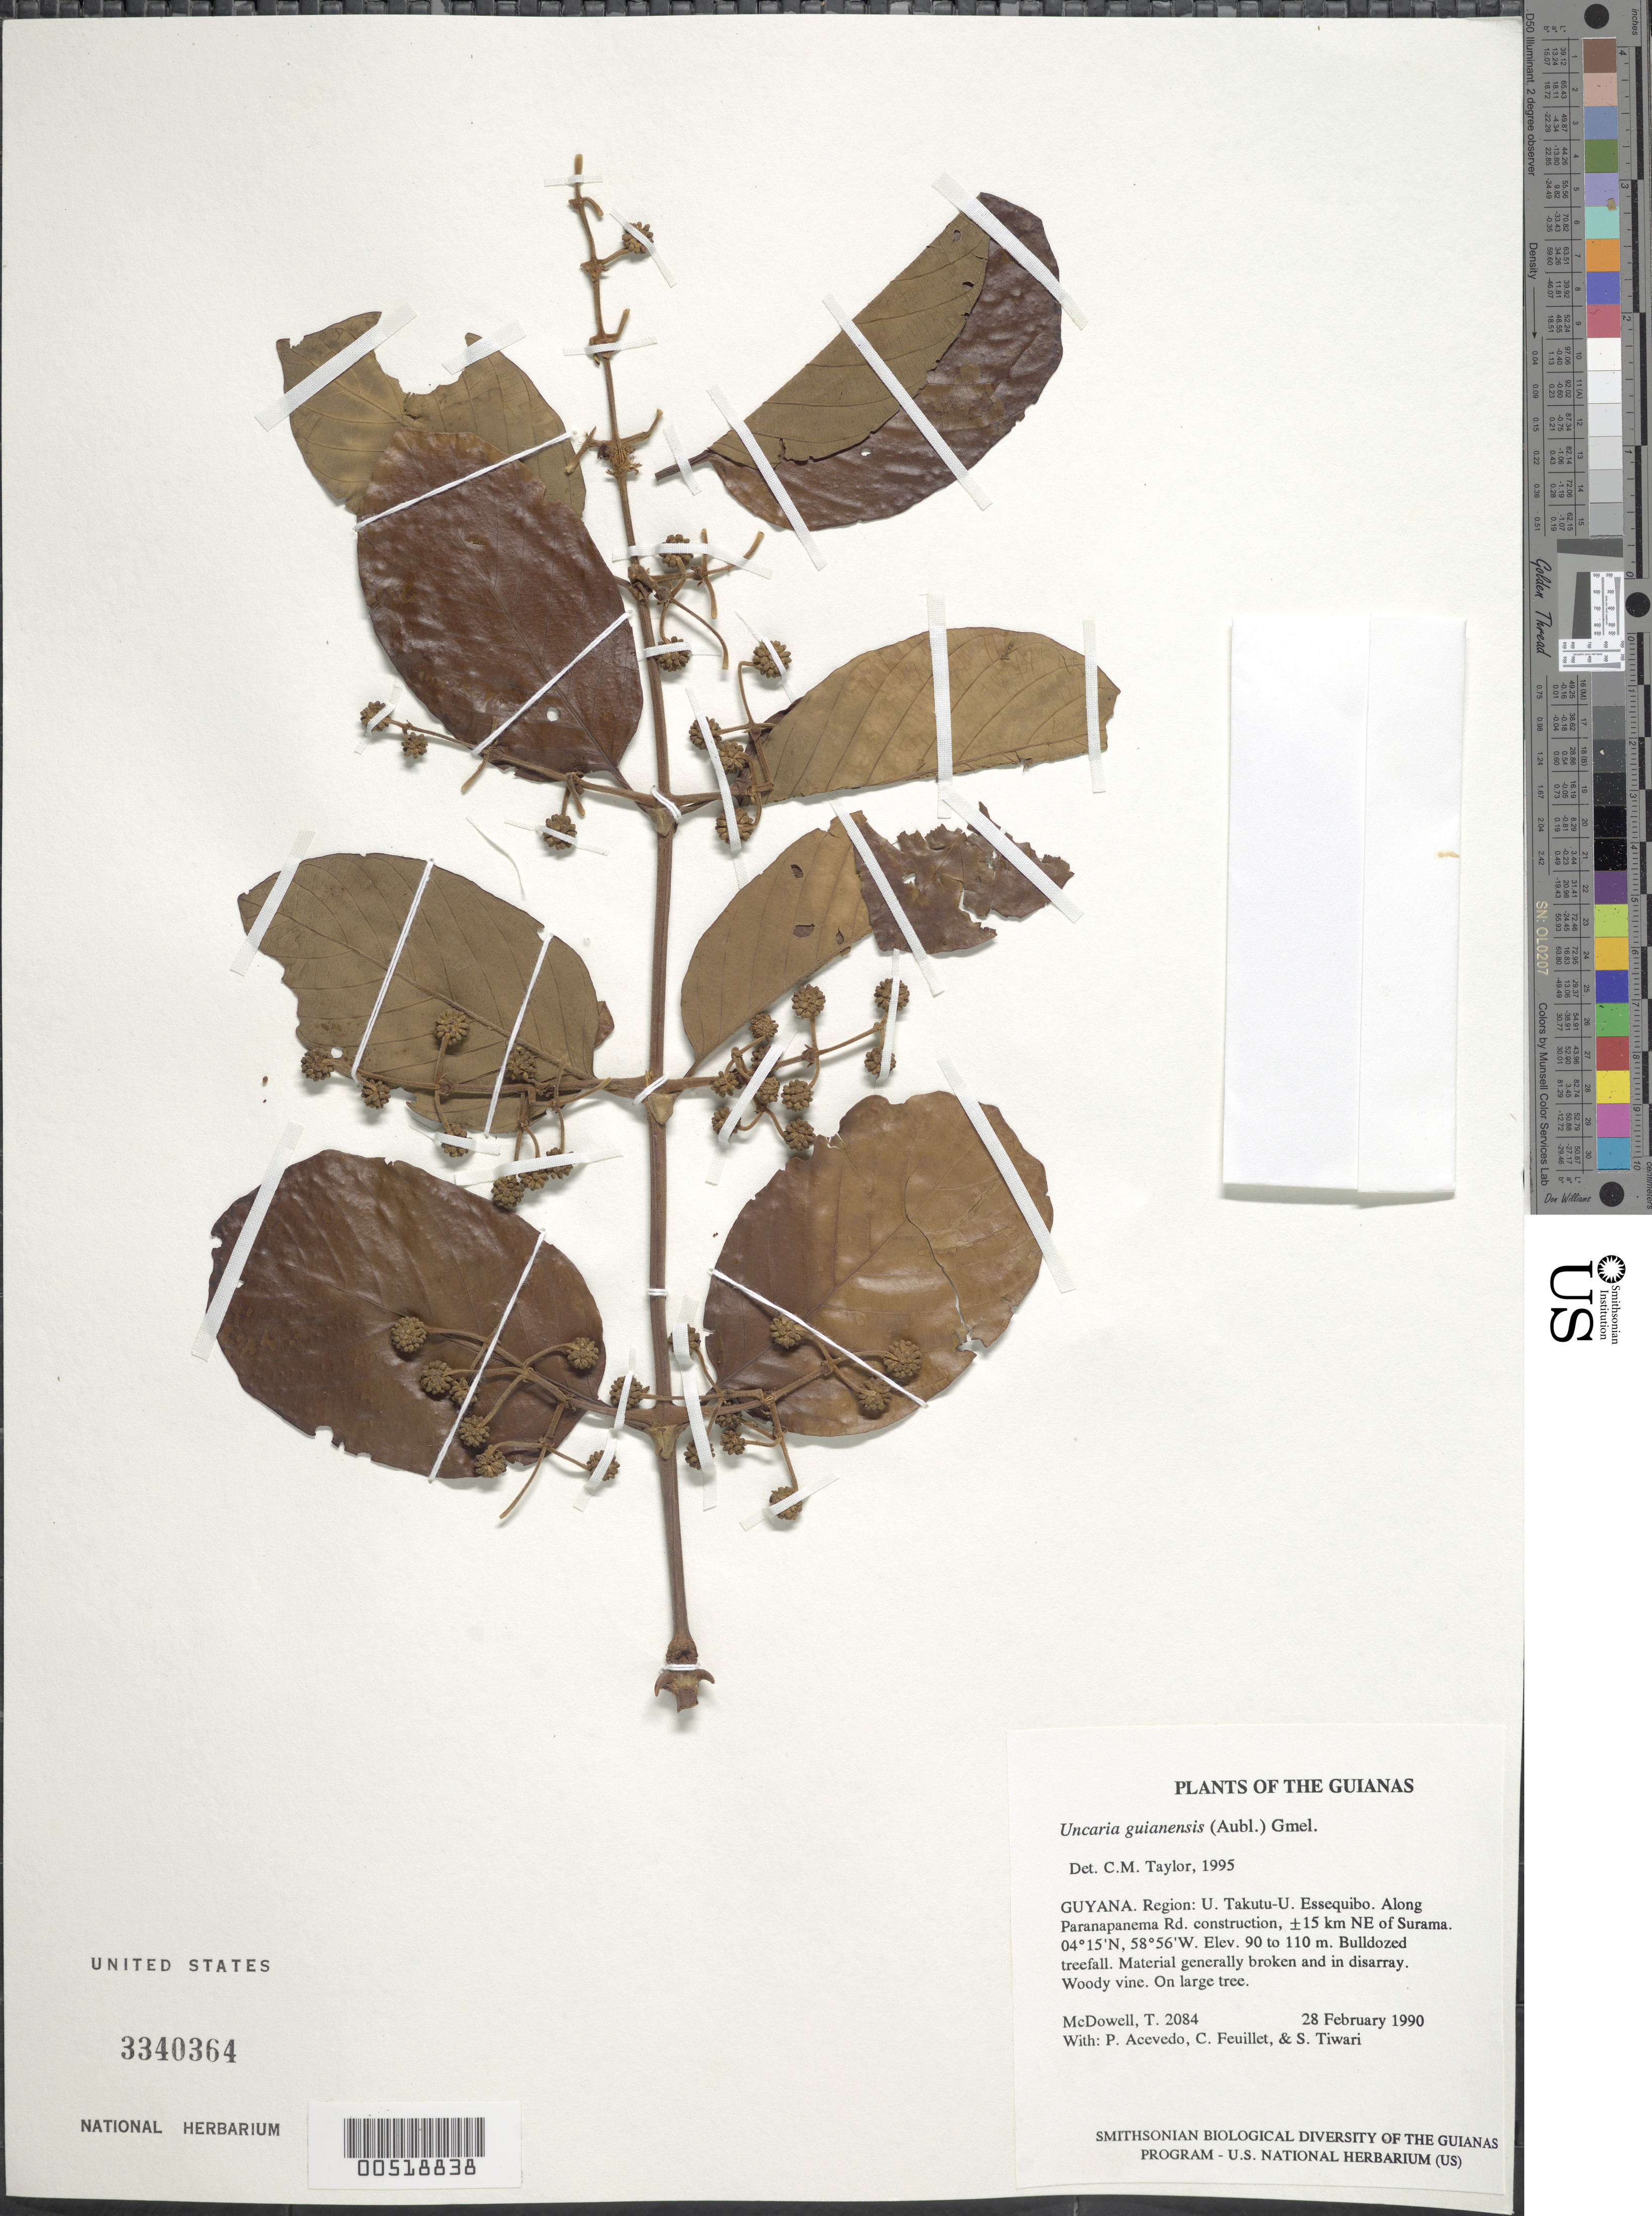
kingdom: Plantae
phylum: Tracheophyta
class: Magnoliopsida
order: Gentianales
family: Rubiaceae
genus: Uncaria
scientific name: Uncaria guianensis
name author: (Aubl.) J.F. Gmel.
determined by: Taylor, Charlotte M.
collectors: T. McDowell, P. Acevedo-Rodr., C. Feuillet & S. Tiwari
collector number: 2084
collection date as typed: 28 February 1990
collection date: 1990-02-28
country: Guyana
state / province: Potaro-Siparuni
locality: Along Paranapanema Rd. construction, ±15 km NE of Surama. Iwokrama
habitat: Bulldozed treefall. Material generally broken and in disarray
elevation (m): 90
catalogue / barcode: US 3340364